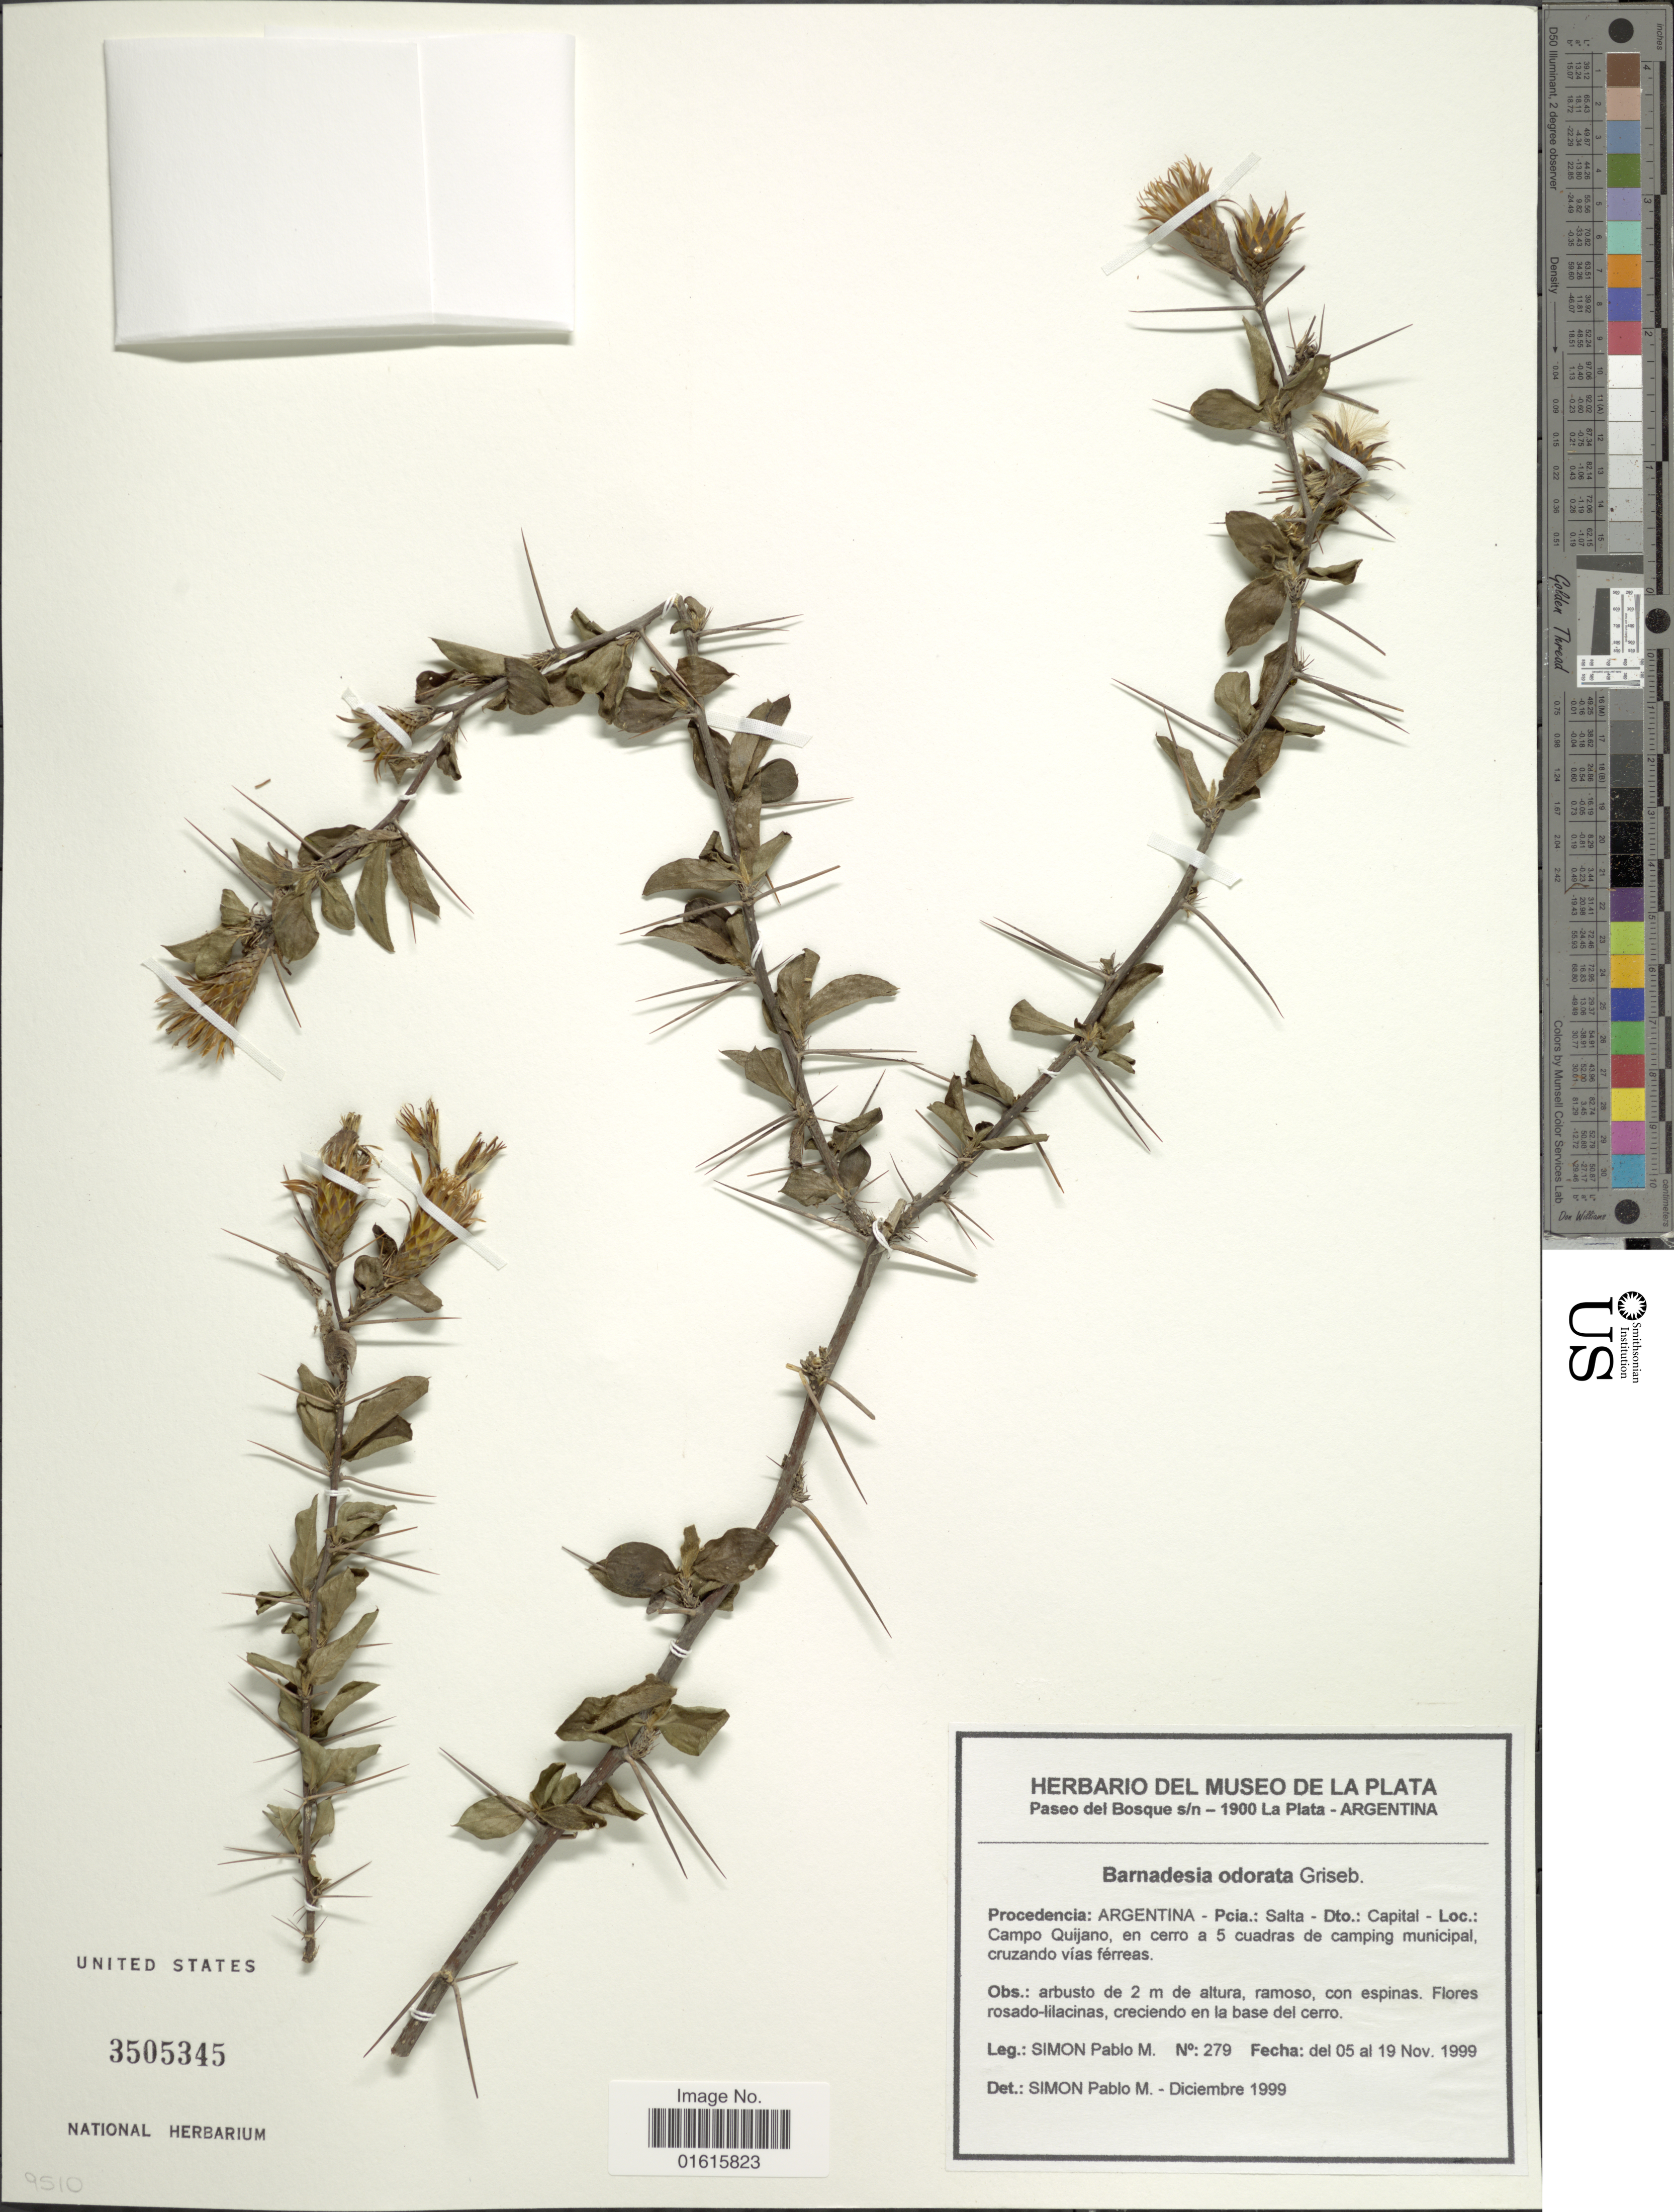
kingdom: Plantae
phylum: Tracheophyta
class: Magnoliopsida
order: Asterales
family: Asteraceae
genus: Barnadesia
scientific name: Barnadesia odorata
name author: Griseb.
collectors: P. M. Simón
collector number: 279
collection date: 1999-11-05/1999-11-19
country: Argentina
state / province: Salta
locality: Dto. Capital - Loc. Campo Quijano, en cerro a 5 cuadres de camping municipal, cruzando vias ferreas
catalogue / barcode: US 3505345